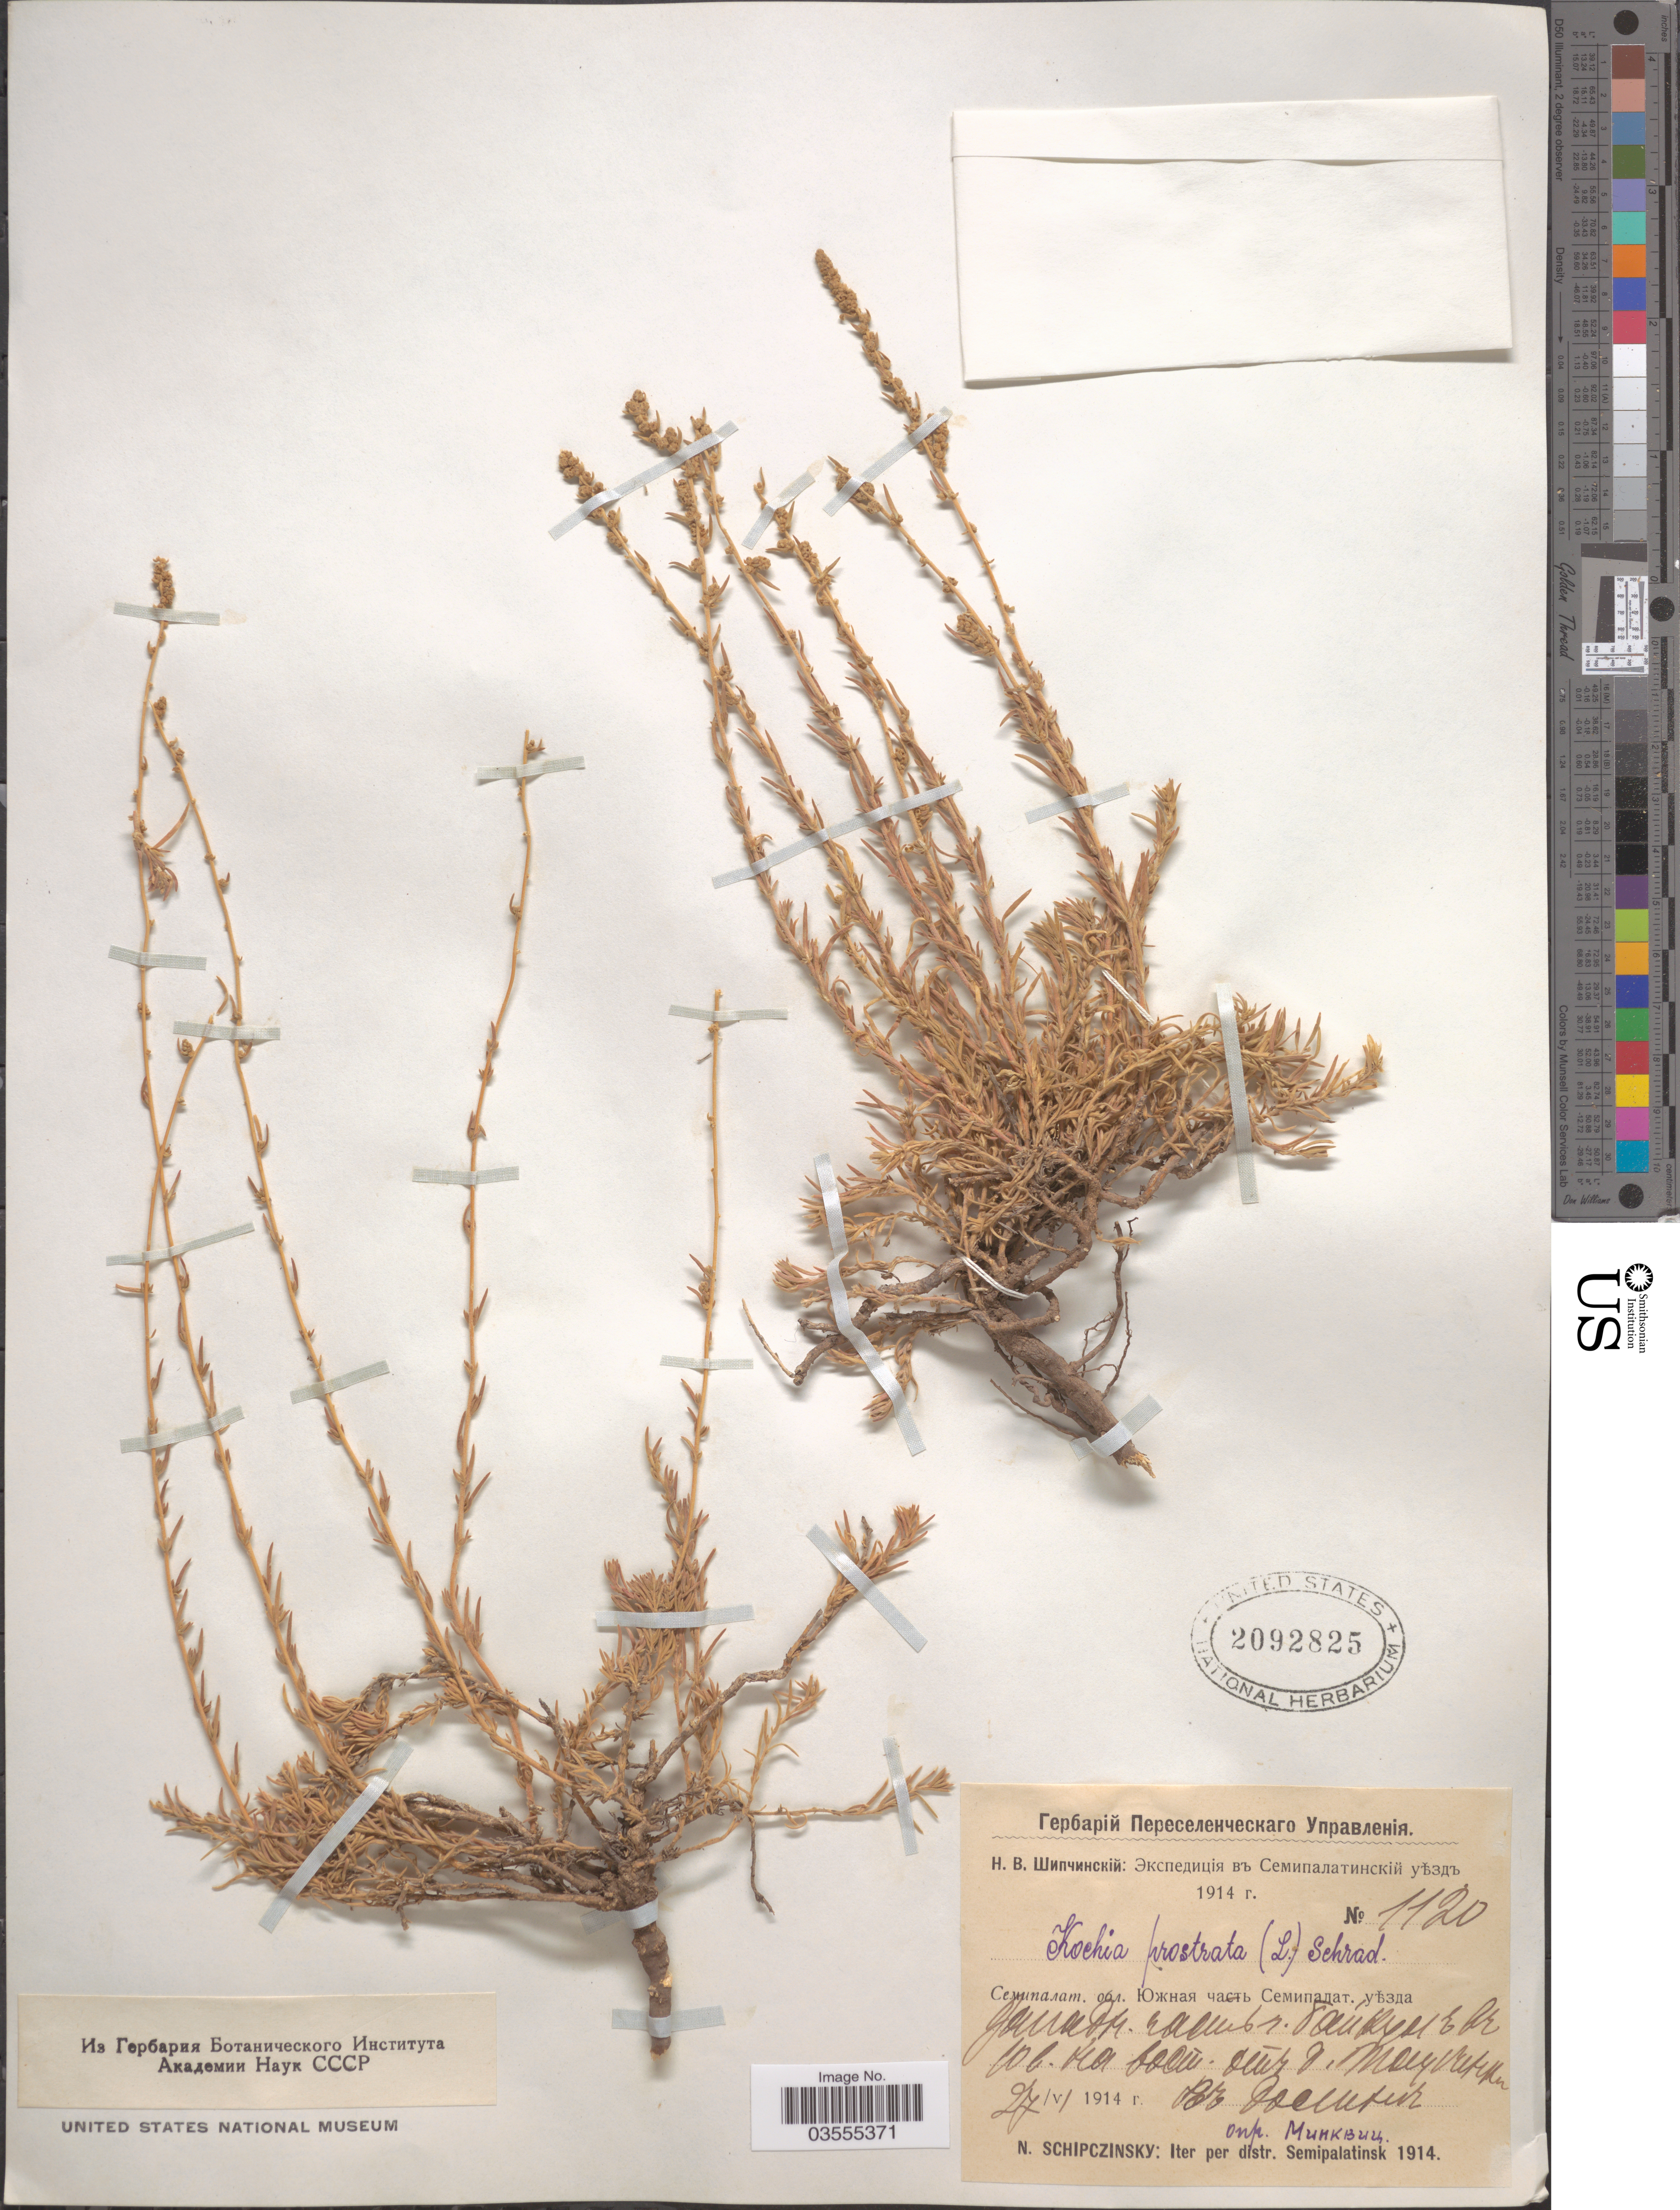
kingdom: Plantae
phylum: Tracheophyta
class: Magnoliopsida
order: Caryophyllales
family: Amaranthaceae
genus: Bassia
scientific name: Bassia prostrata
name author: (L.) Beck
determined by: U.S. National Herbarium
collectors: N. Schipczinsky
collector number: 1120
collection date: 1914-05-27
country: Kazakhstan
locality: Baikum.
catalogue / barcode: US 2092825